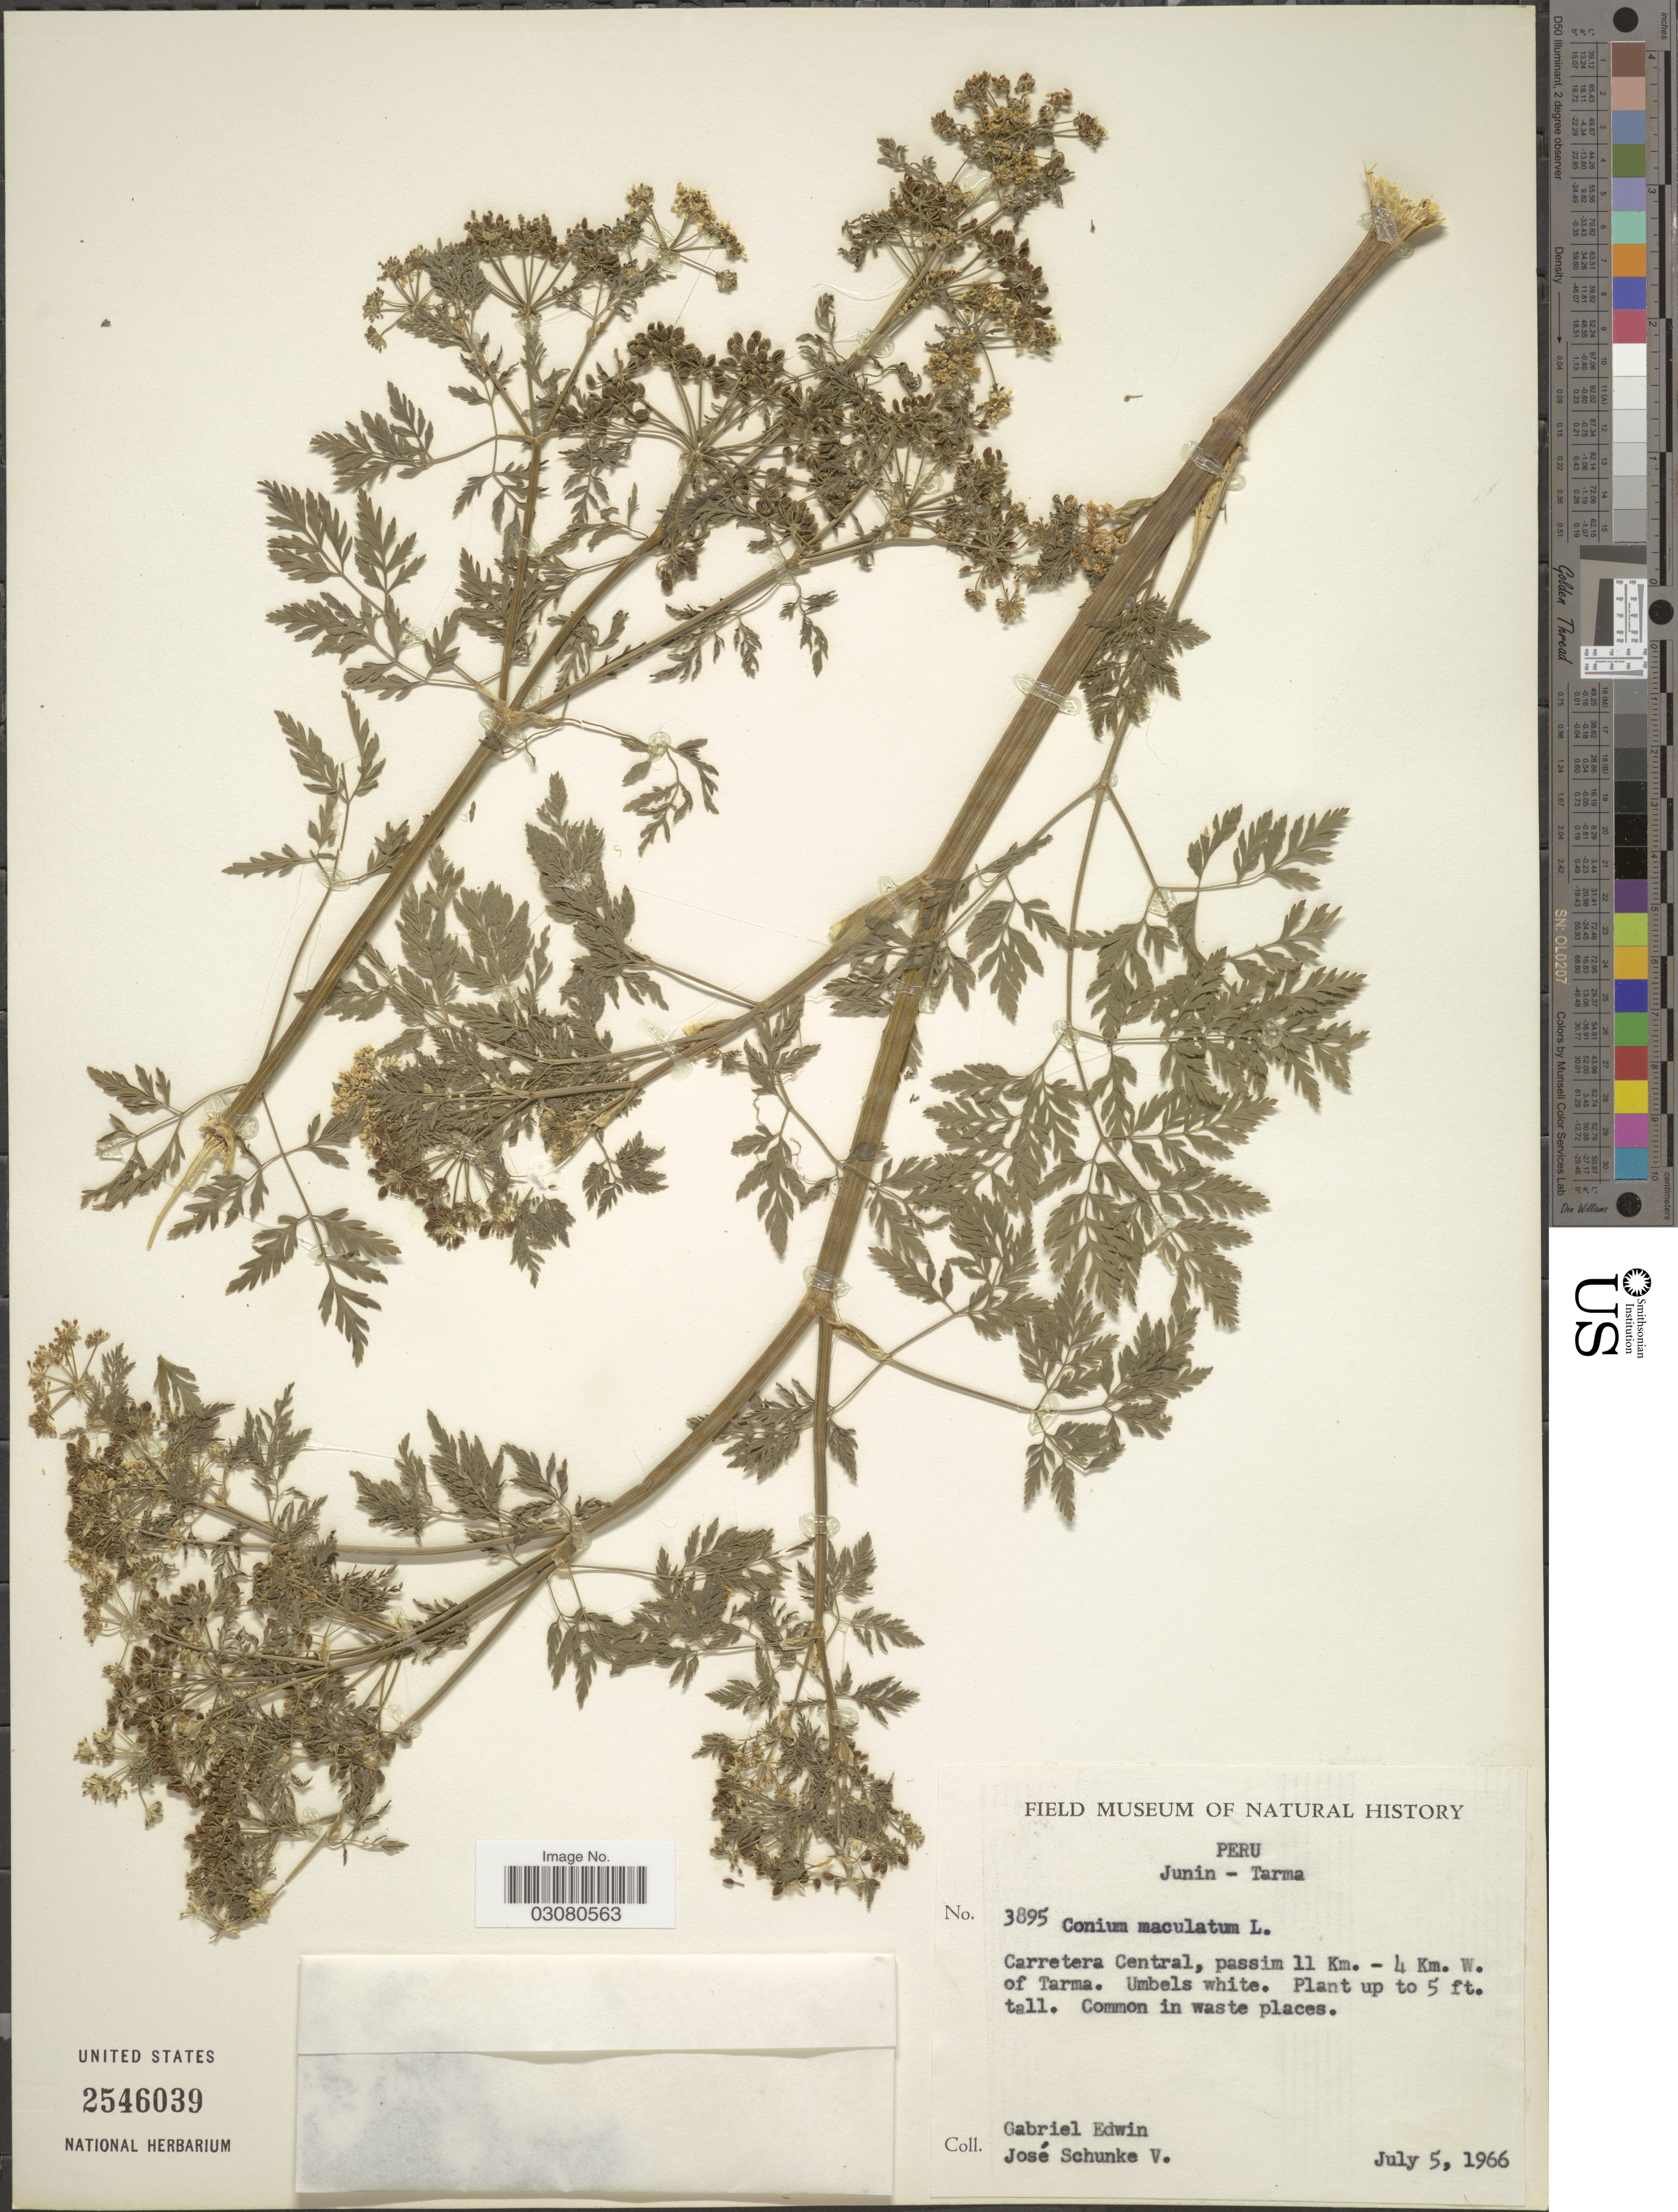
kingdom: Plantae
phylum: Tracheophyta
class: Magnoliopsida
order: Apiales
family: Apiaceae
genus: Conium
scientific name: Conium maculatum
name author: L.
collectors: G. Edwin & J. Schunke Vigo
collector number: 3895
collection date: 1966-07-05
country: Peru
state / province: Junín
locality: Junin - Tarma. Carretera Central, passim 11 Km. - 4 Km. W. of Tarma.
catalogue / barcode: US 2546039